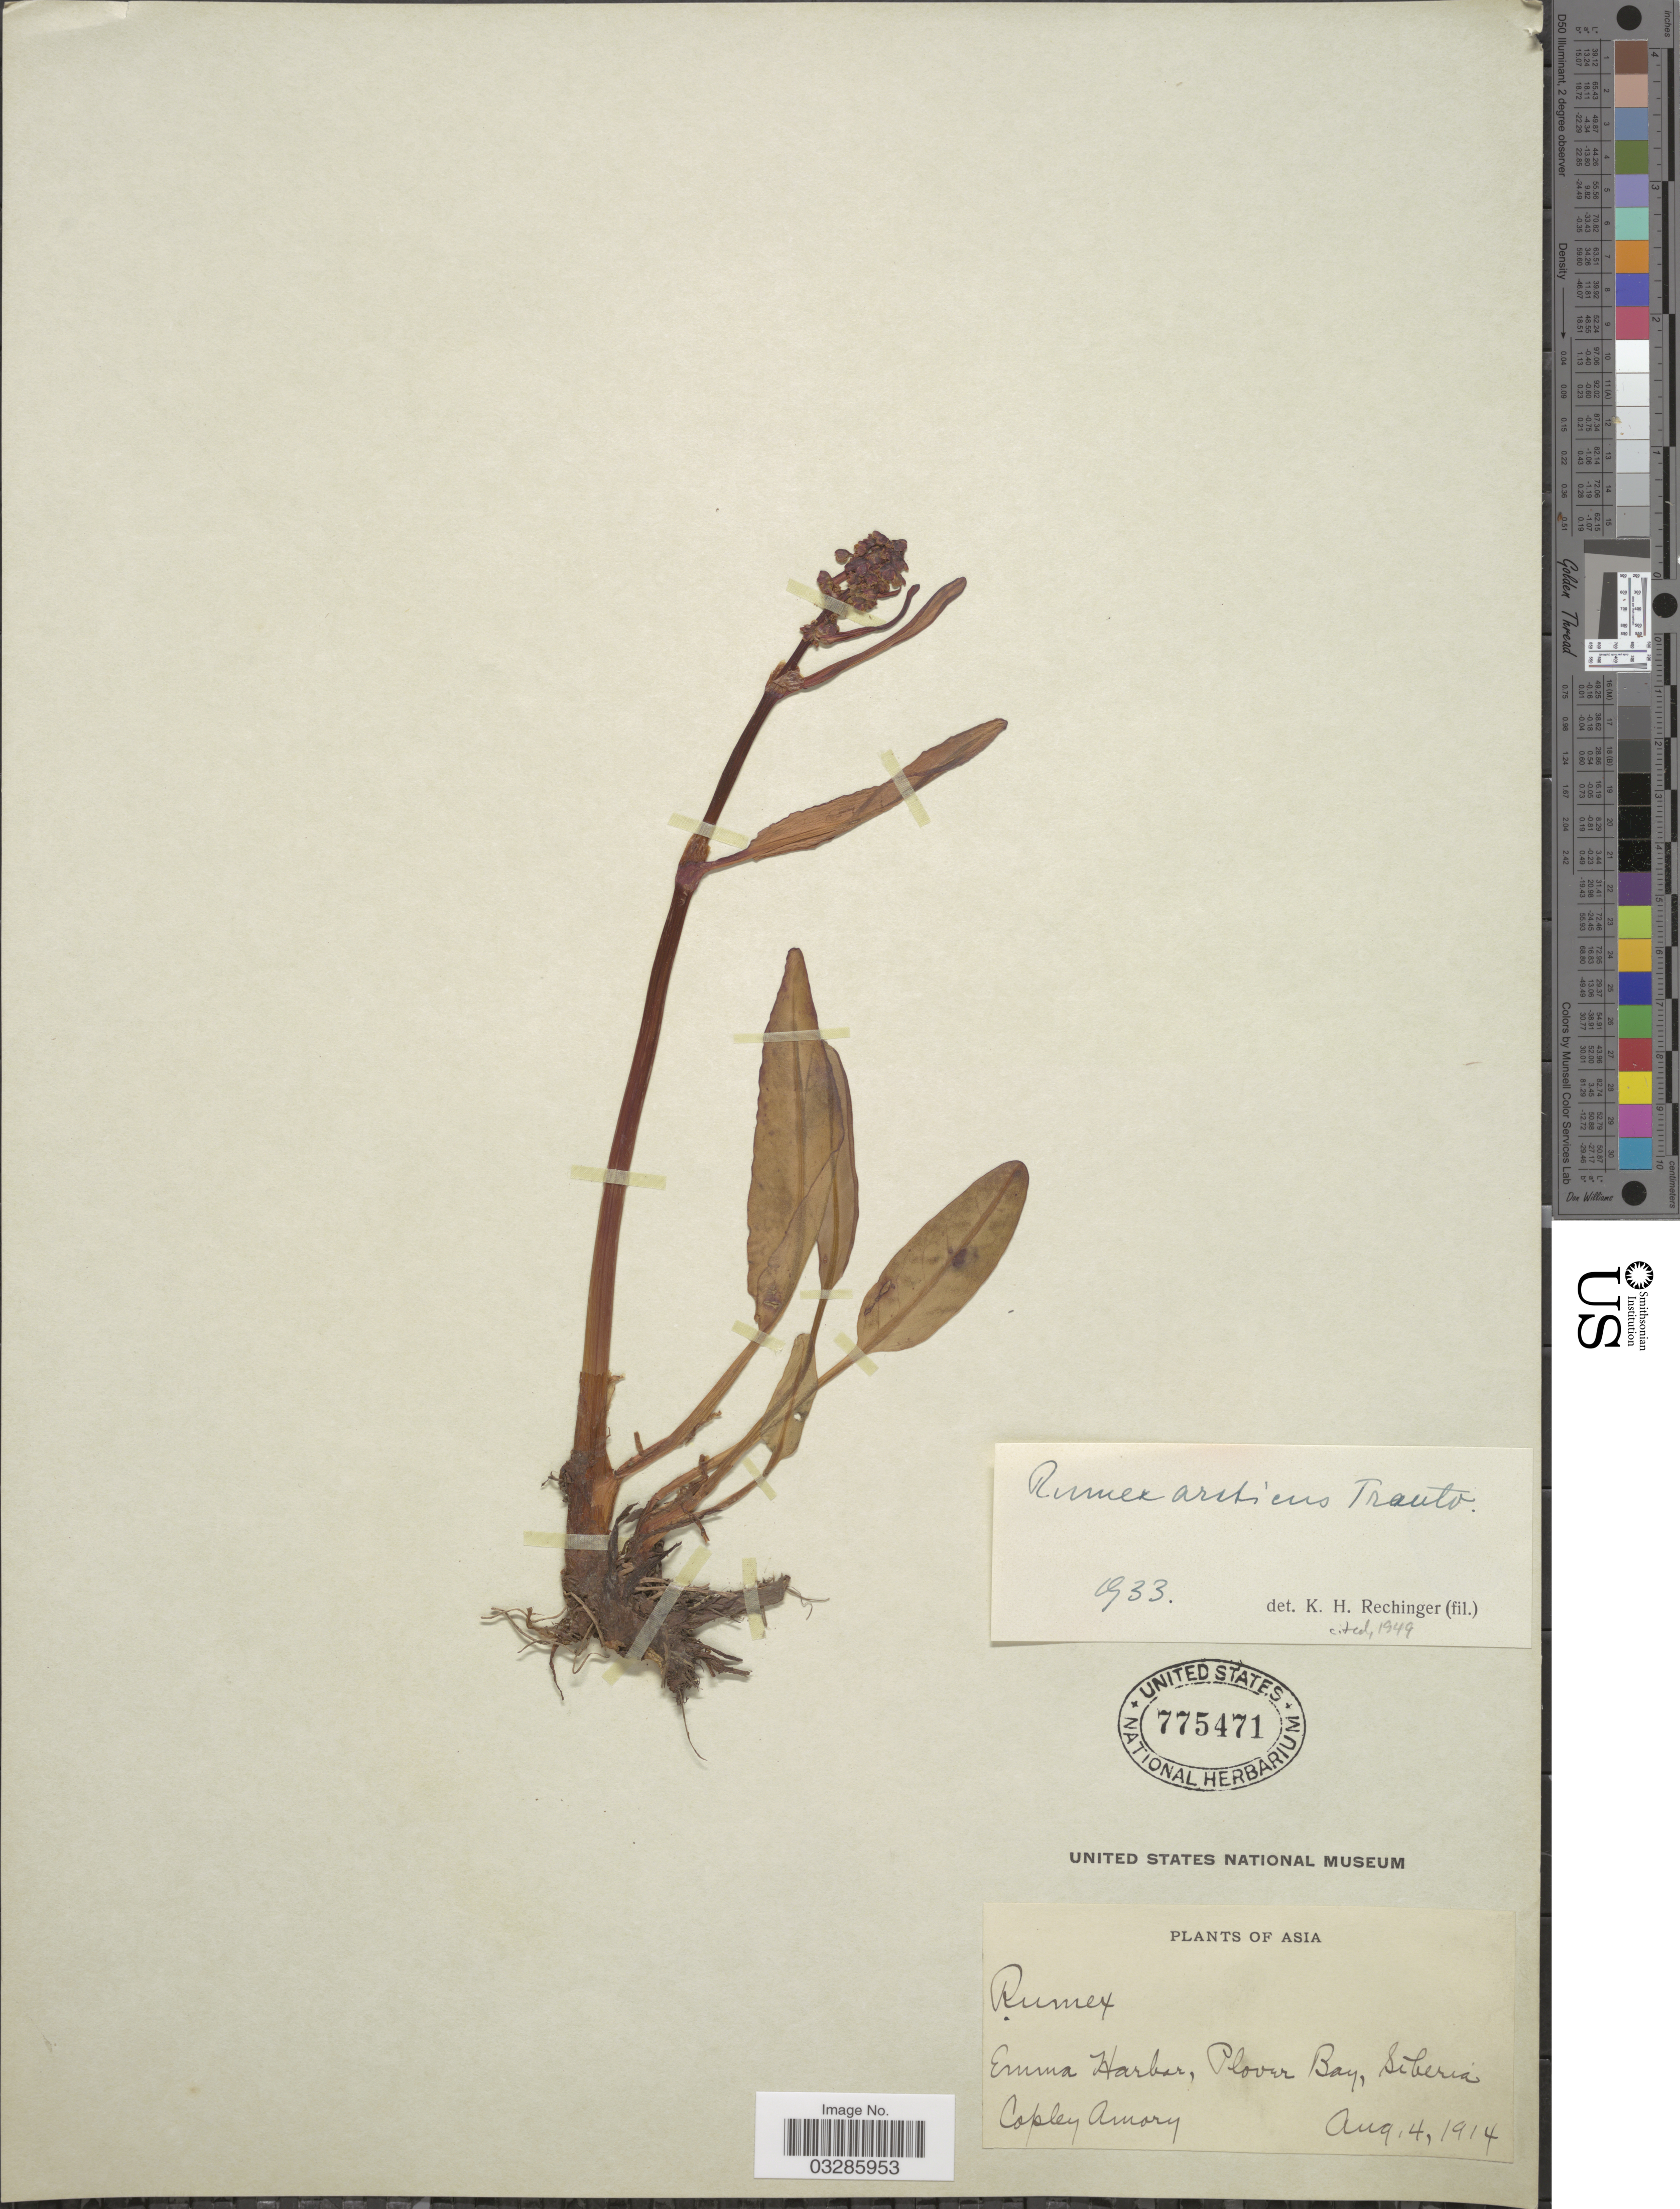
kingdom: Plantae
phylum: Tracheophyta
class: Magnoliopsida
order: Caryophyllales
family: Polygonaceae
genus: Rumex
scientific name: Rumex arcticus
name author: Trautv.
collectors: C. Amory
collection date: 1914-08-14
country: Russian Federation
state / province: Chukotka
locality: Asia, Emma Harbor, Plover Bay, Siberia.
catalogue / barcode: US 775471